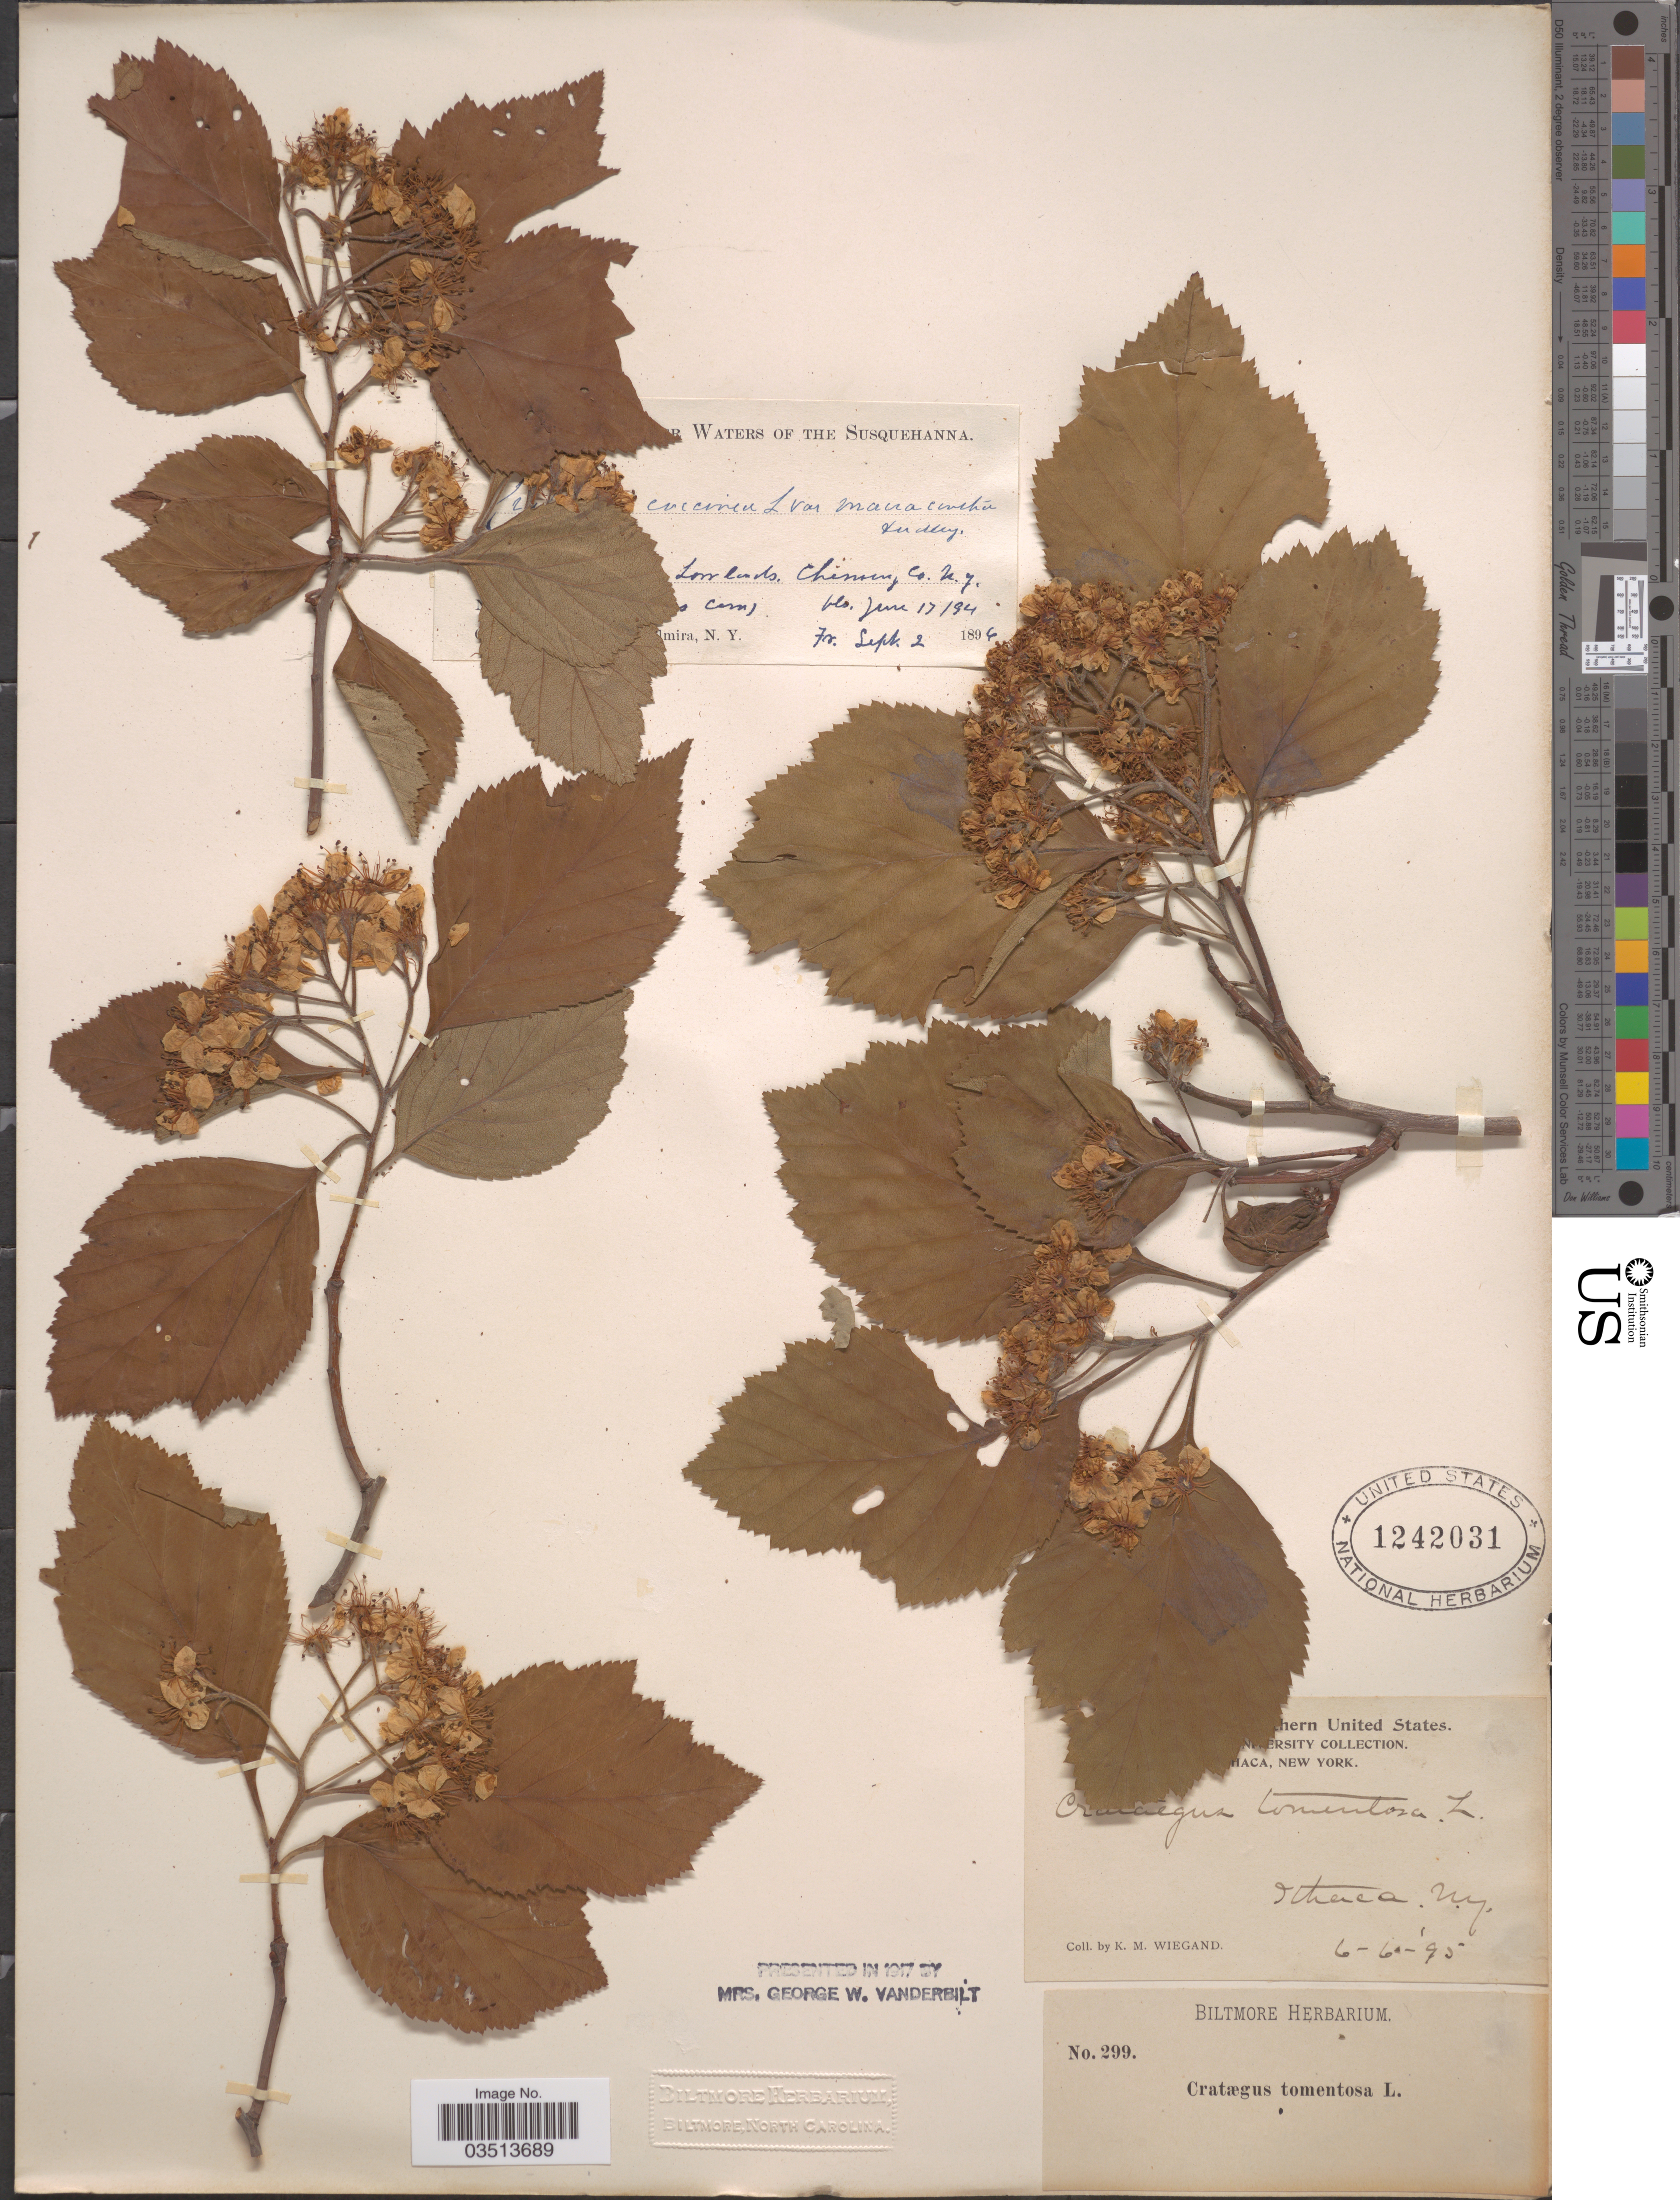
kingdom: Plantae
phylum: Tracheophyta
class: Magnoliopsida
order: Rosales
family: Rosaceae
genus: Crataegus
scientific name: Crataegus calpodendron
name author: (Ehrh.) Medik.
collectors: K. M. Wiegand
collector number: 299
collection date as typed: Transcribed d/m/y: 6/6/95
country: United States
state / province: New York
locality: [illegible text]. Ithaca.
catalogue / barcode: US 1242031